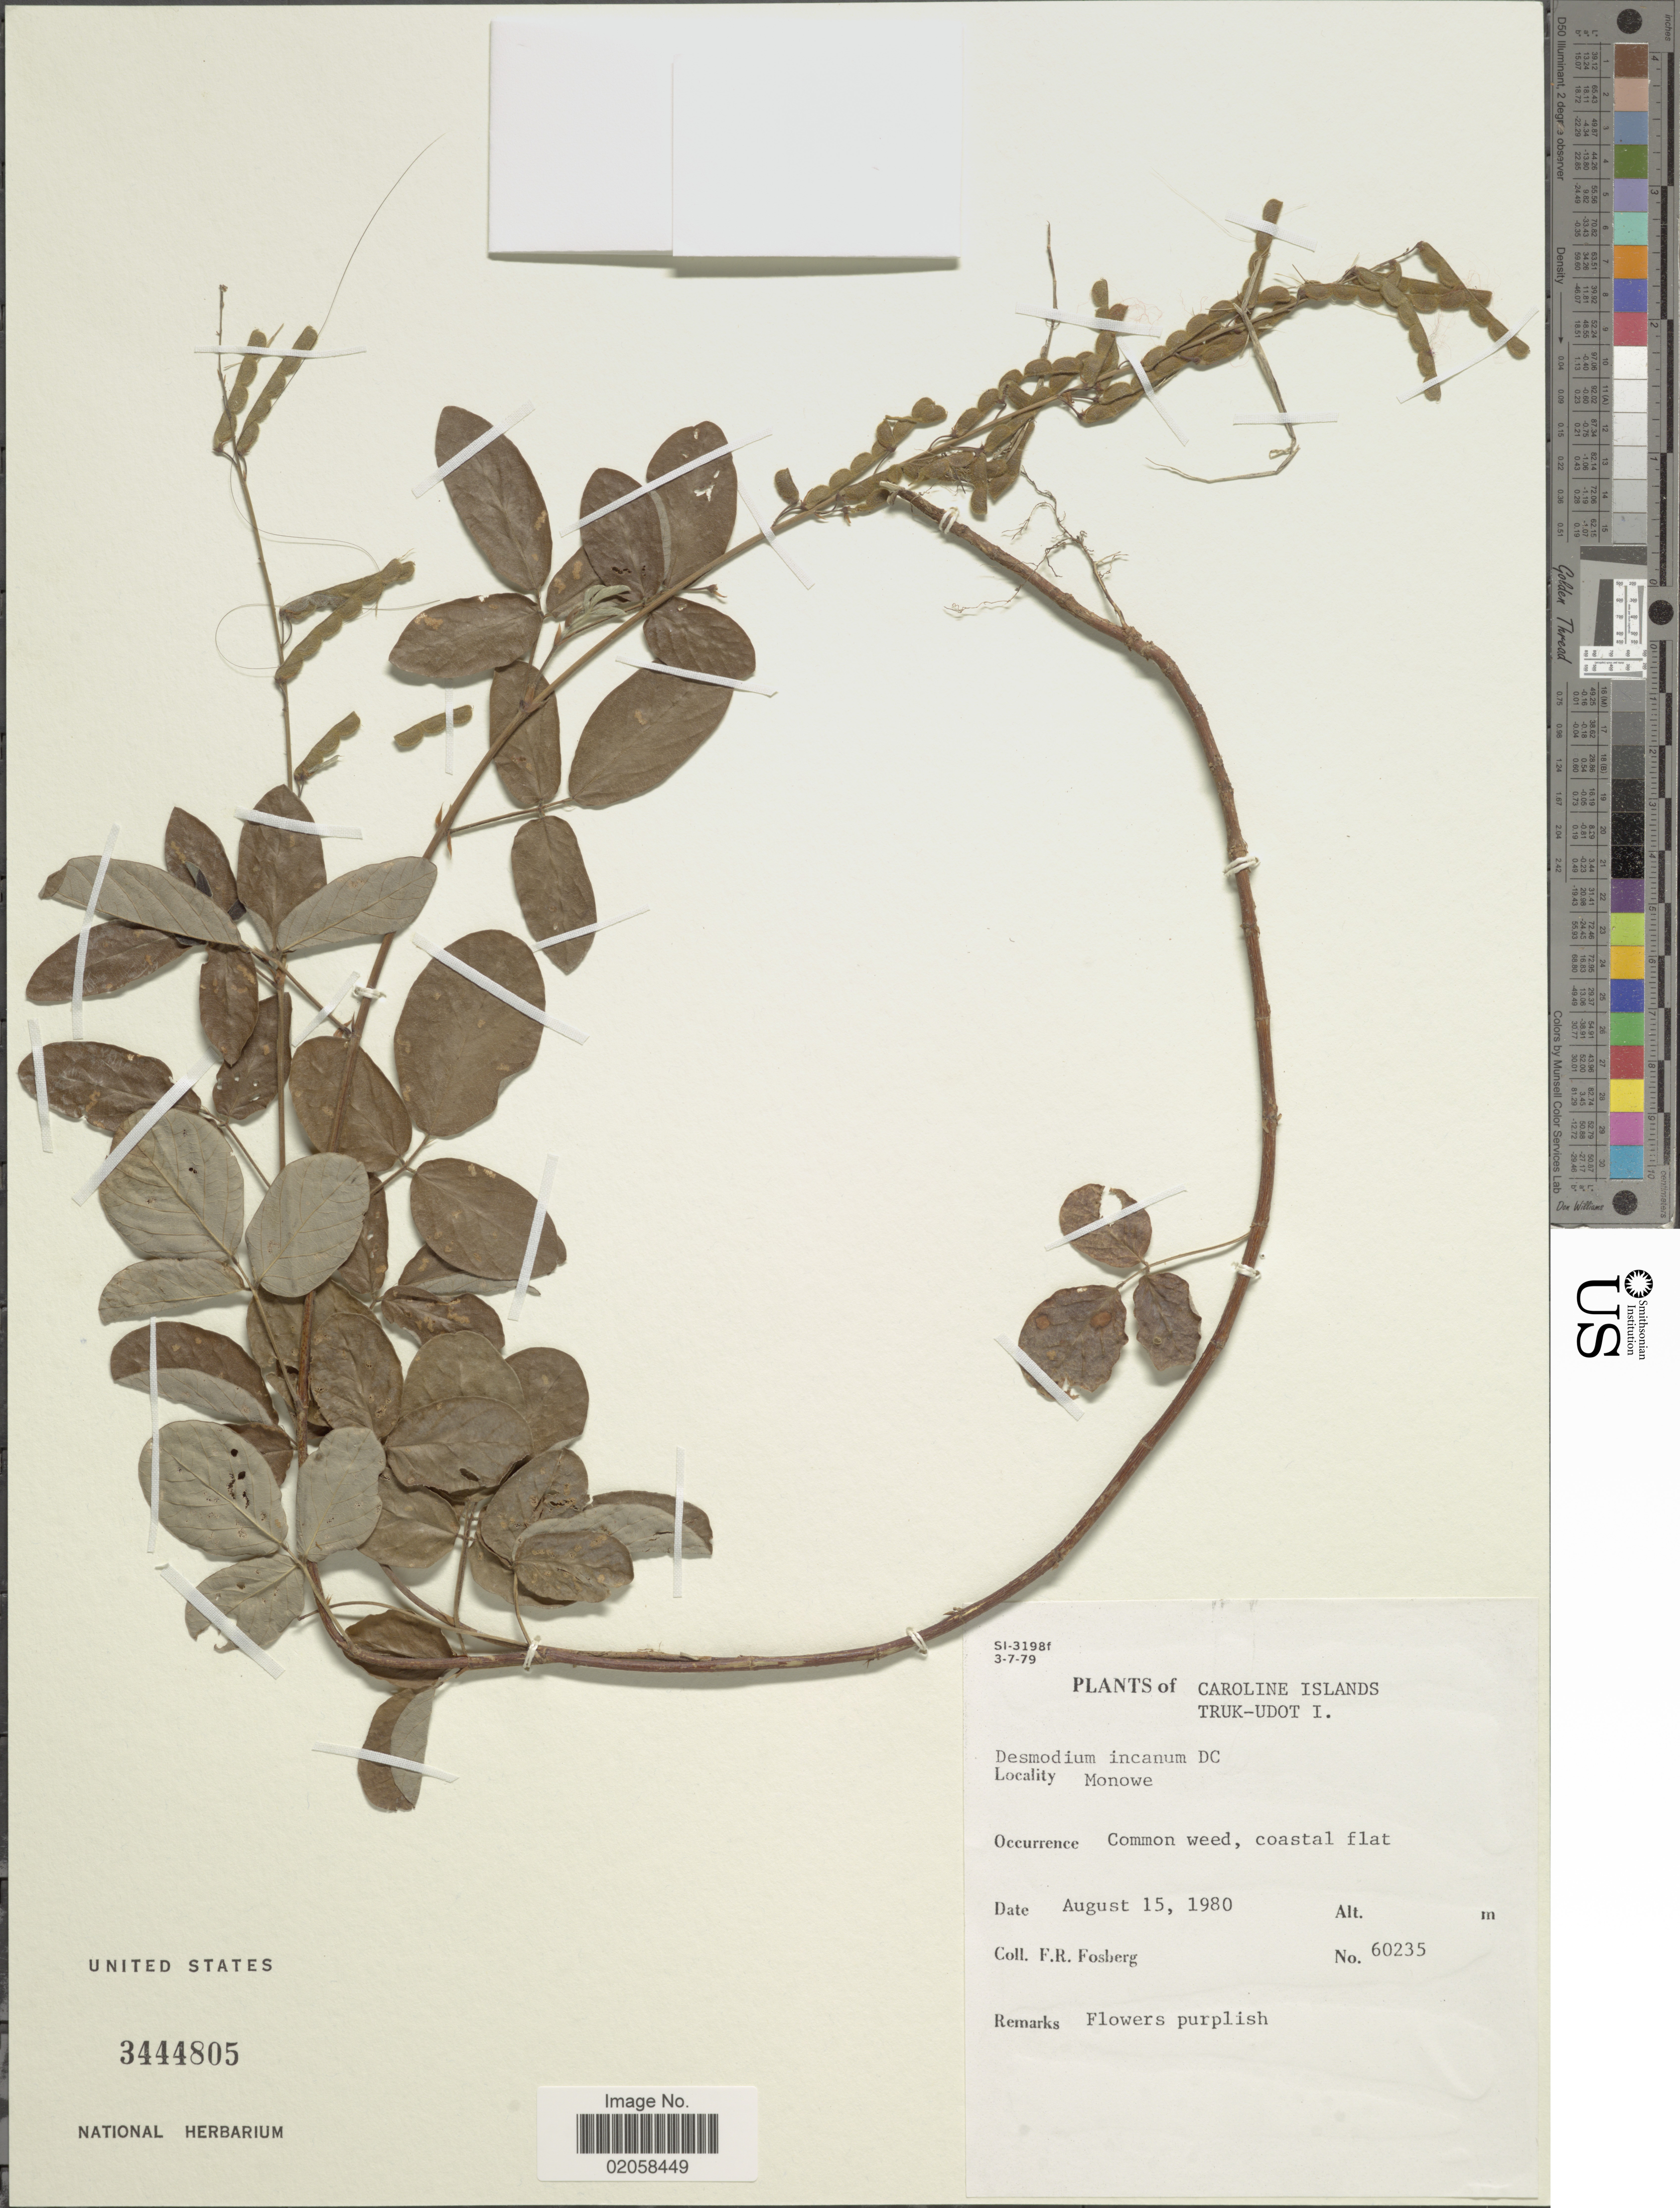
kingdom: Plantae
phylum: Tracheophyta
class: Magnoliopsida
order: Fabales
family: Fabaceae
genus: Desmodium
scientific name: Desmodium incanum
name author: (Sw.) DC.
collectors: F. R. Fosberg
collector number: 60235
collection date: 1980-08-15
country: Micronesia, Federated States of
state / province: Truk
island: Udot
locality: Caroline Islands, Truk-Udot I., Monowe, common weed, coastal flat.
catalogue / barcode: US 3444805